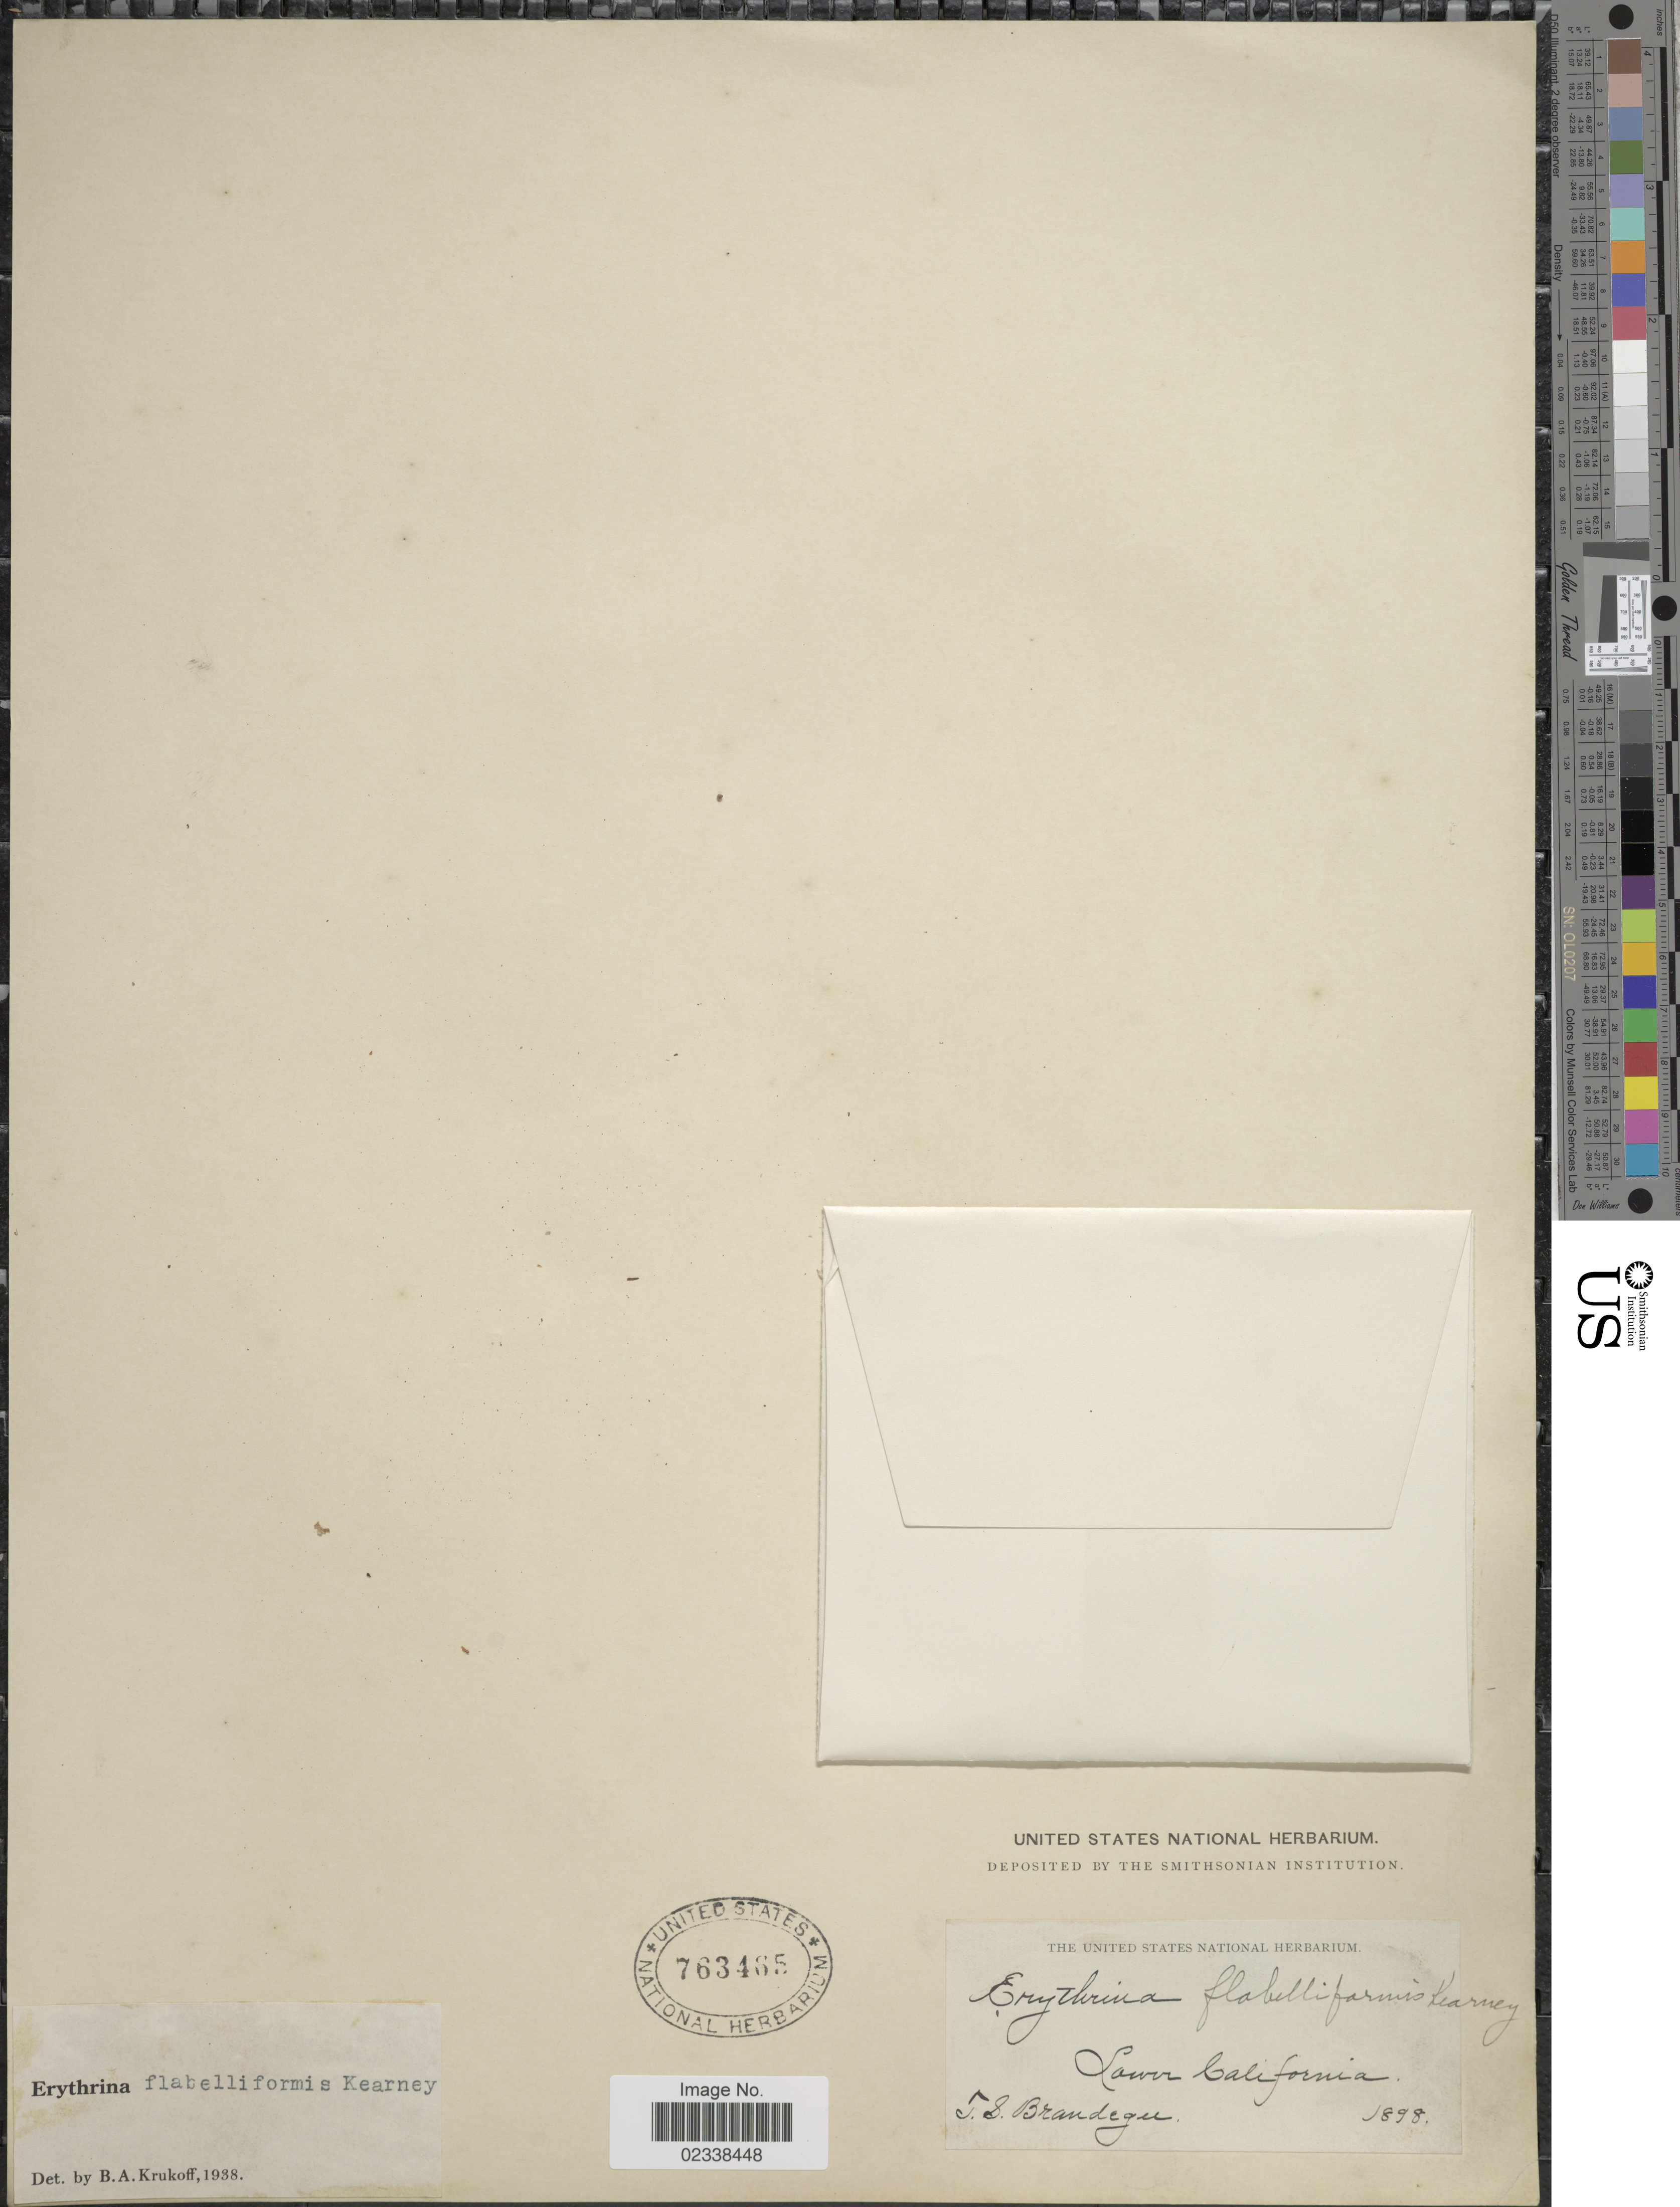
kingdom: Plantae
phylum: Tracheophyta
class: Magnoliopsida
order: Fabales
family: Fabaceae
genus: Erythrina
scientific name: Erythrina flabelliformis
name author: Kearney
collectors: T. S. Brandegee (herbarium)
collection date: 1898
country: Mexico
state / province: Baja California Norte / Baja California Sur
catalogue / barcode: US 763465